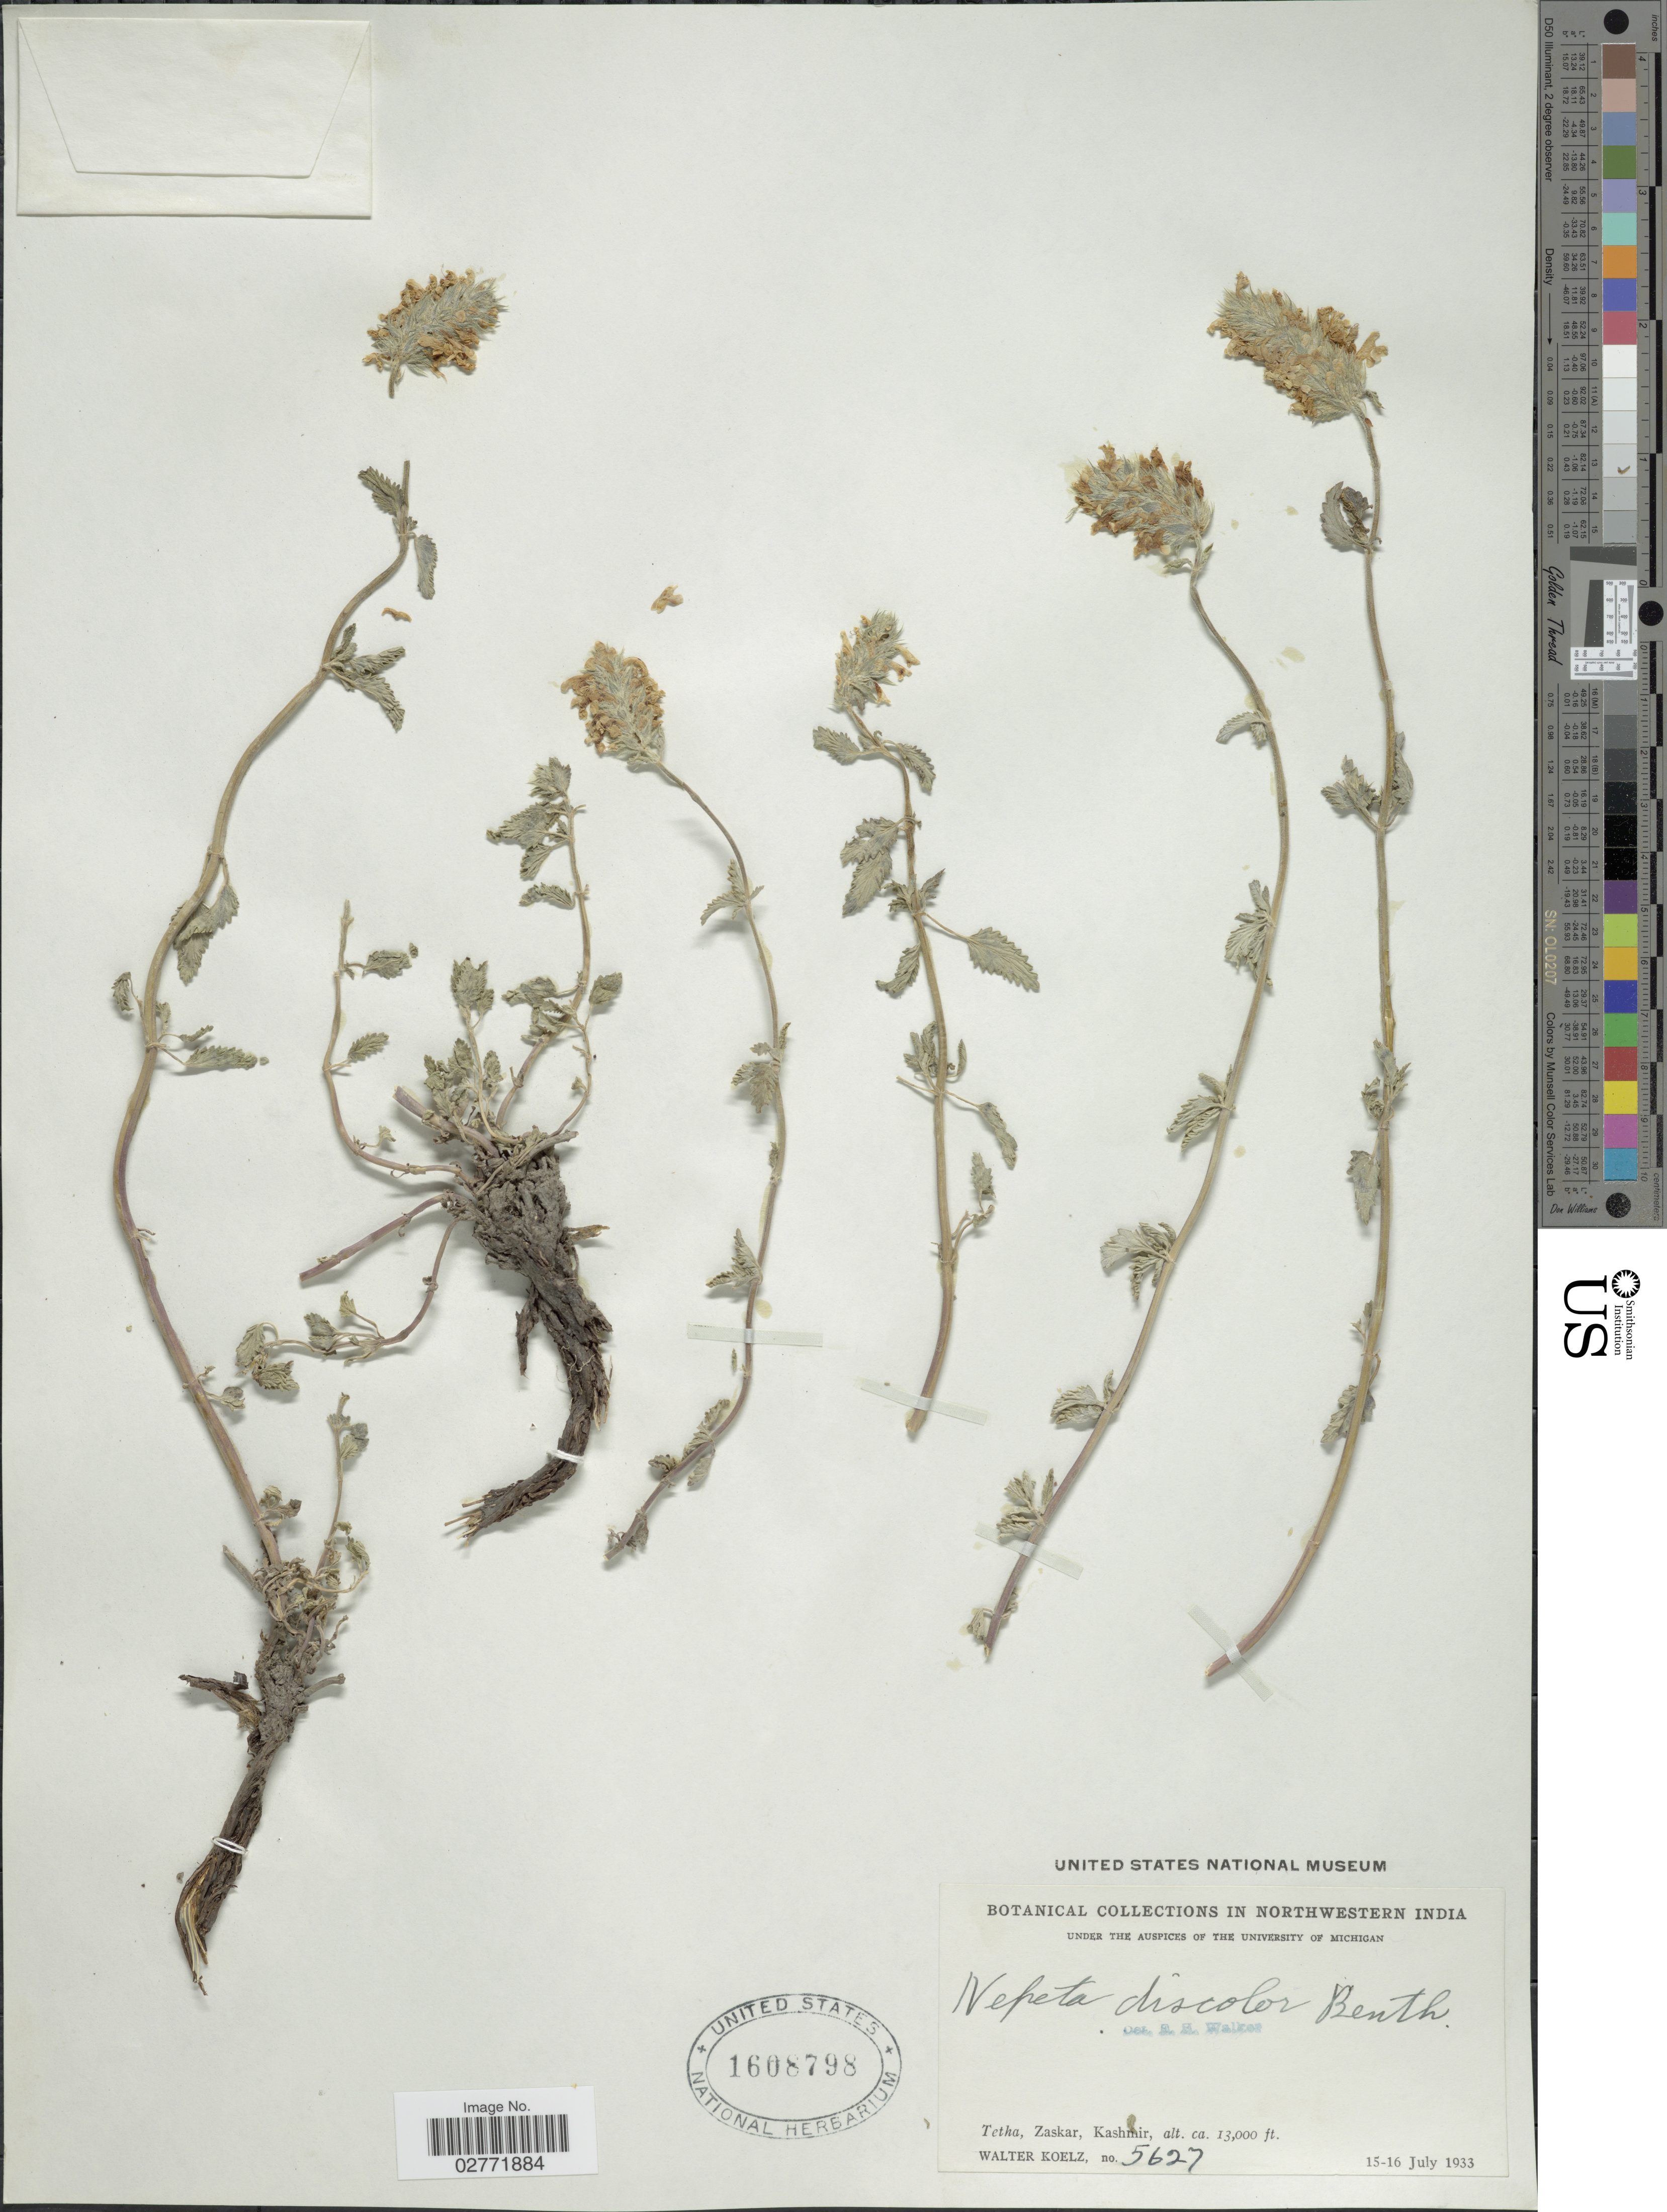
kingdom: Plantae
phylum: Tracheophyta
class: Magnoliopsida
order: Lamiales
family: Lamiaceae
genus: Nepeta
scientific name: Nepeta discolor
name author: Royle ex Benth.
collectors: W. N. Koelz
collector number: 5627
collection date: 1933-07-15/1933-07-16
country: India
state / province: Jammu and Kashmir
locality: Northwestern India, Tetha, Zaskar, Kashmir.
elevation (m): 3962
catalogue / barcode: US 1608798